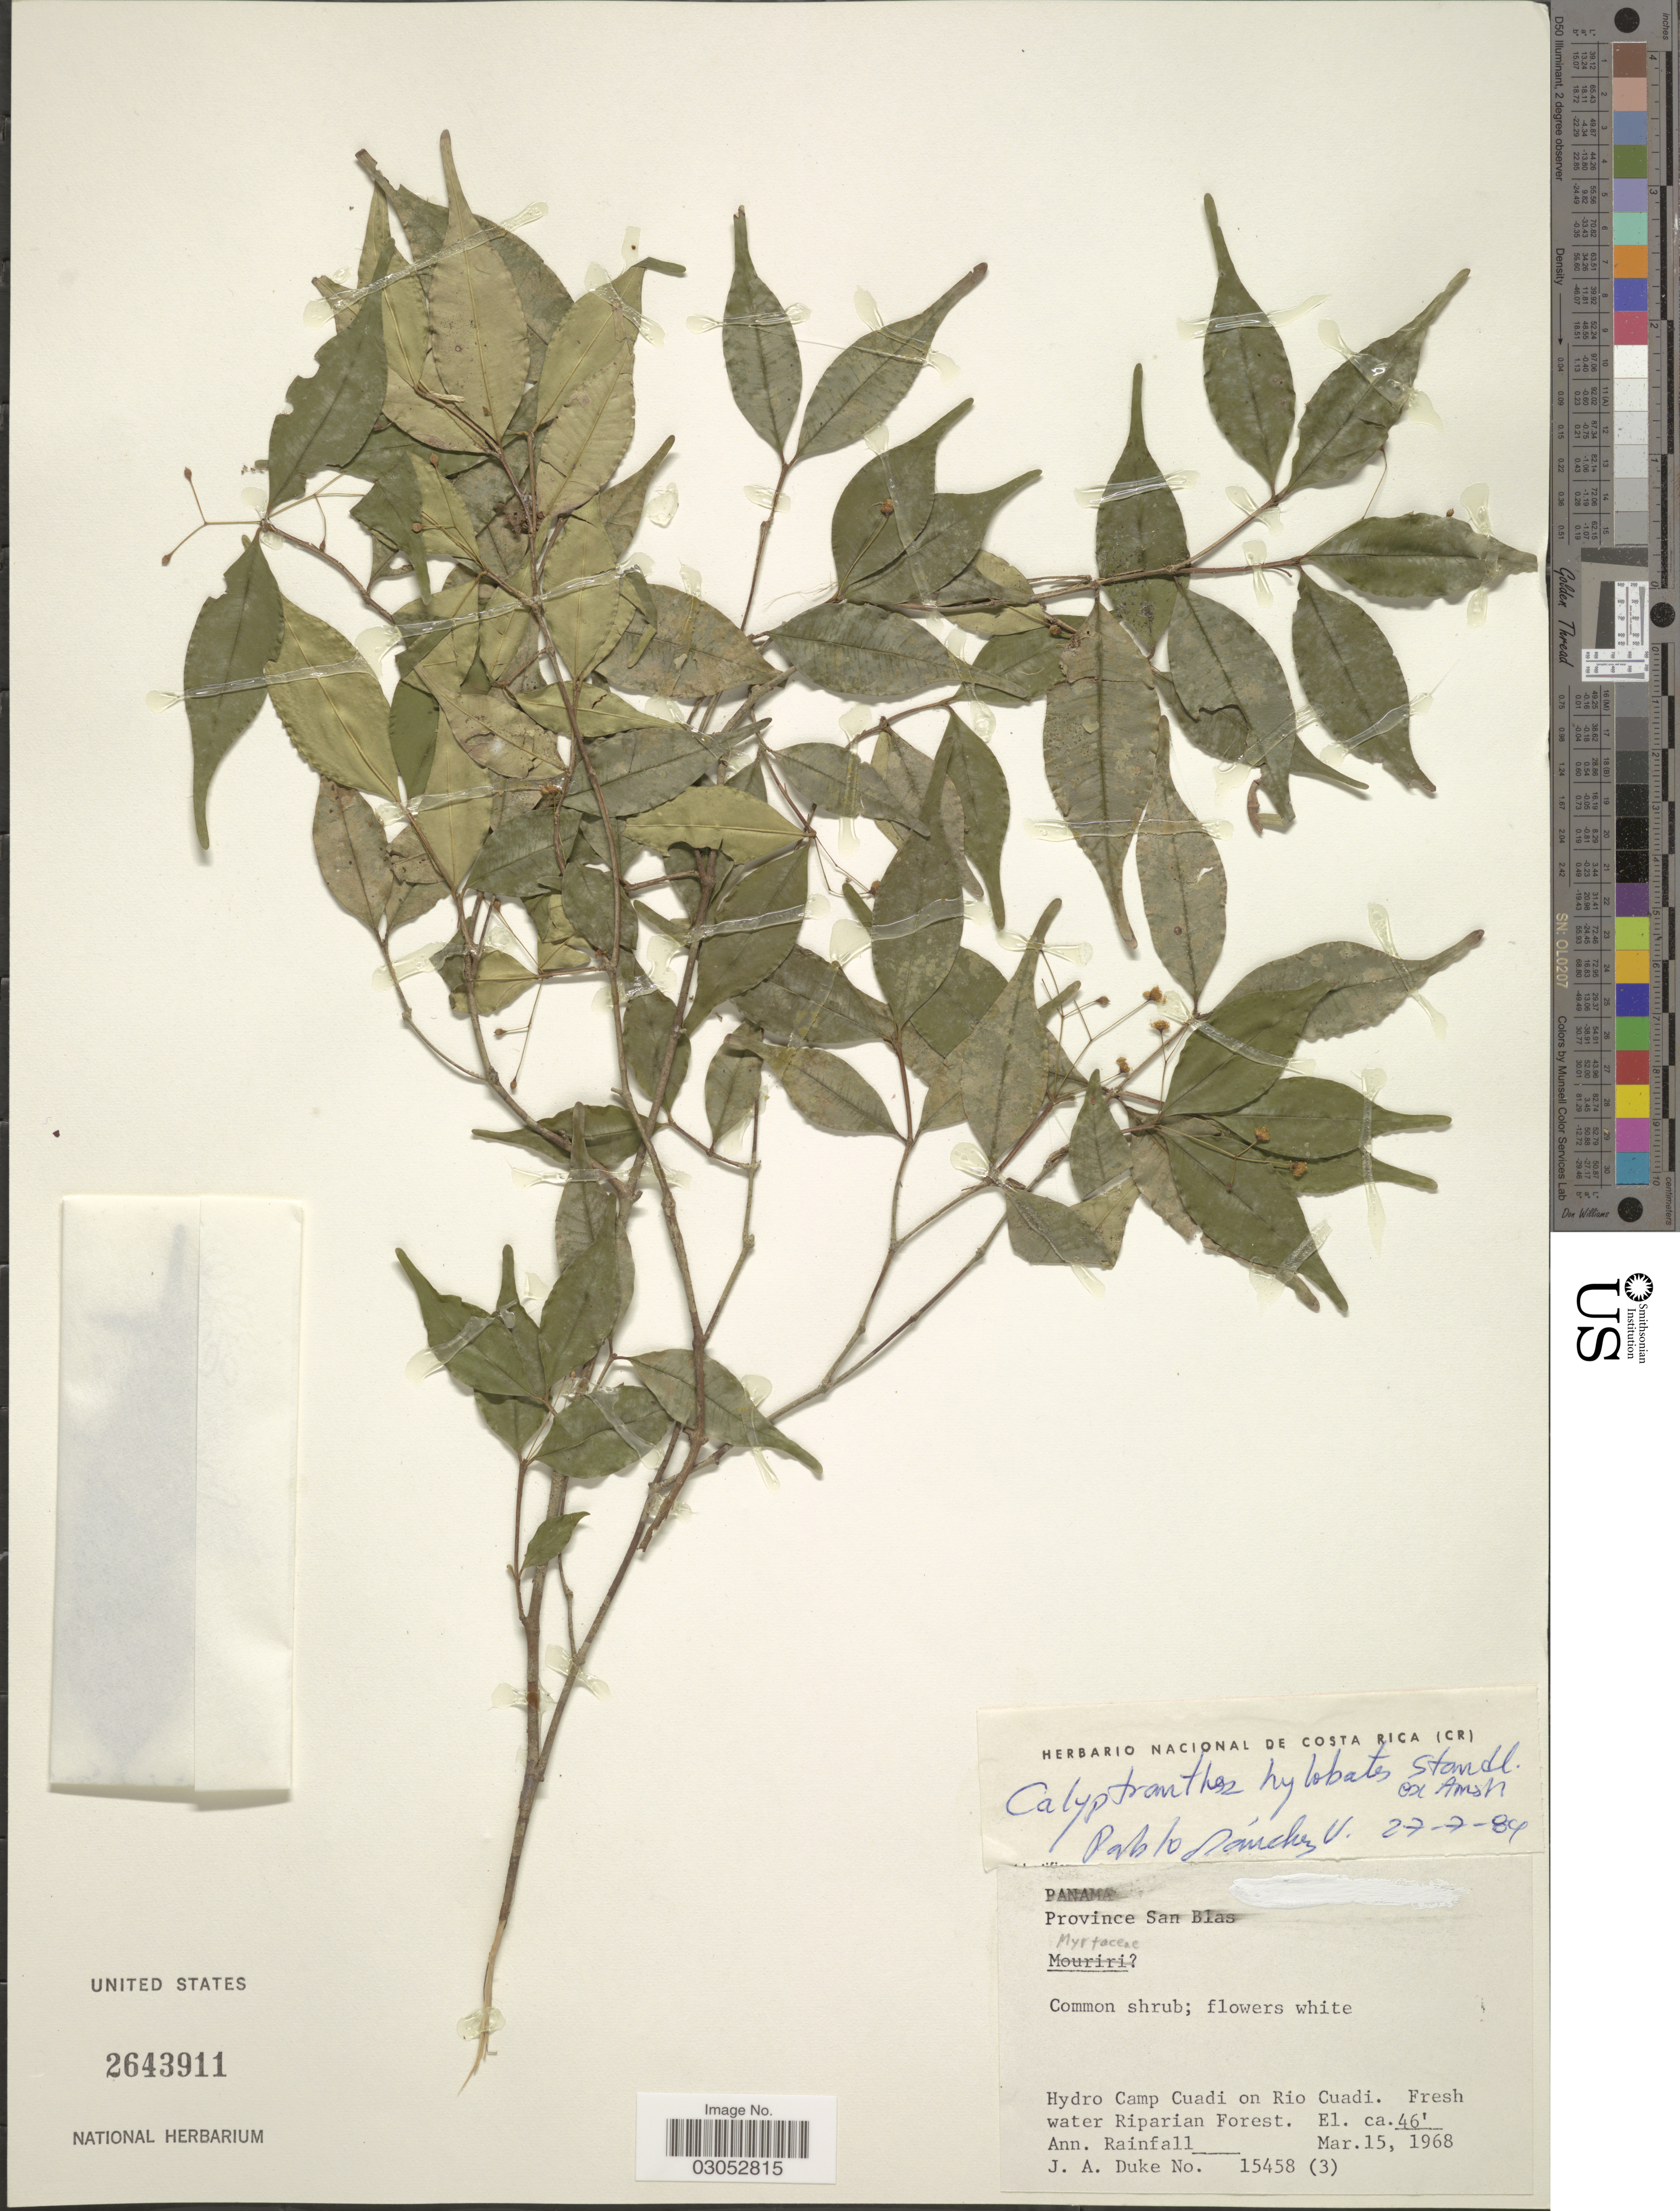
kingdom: Plantae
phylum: Tracheophyta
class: Magnoliopsida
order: Myrtales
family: Myrtaceae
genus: Myrcia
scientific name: Myrcia hylobates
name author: (Standl. ex Amshoff) E. Lucas & K. Samra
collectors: J. A. Duke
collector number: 15458(3)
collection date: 1968-03-15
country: Panama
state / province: Kuna Yala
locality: Province San Blas, Hydro Camp Cuadi on Rio Cuadi. Fresh water Riparian Forest.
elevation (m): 14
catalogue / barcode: US 2643911